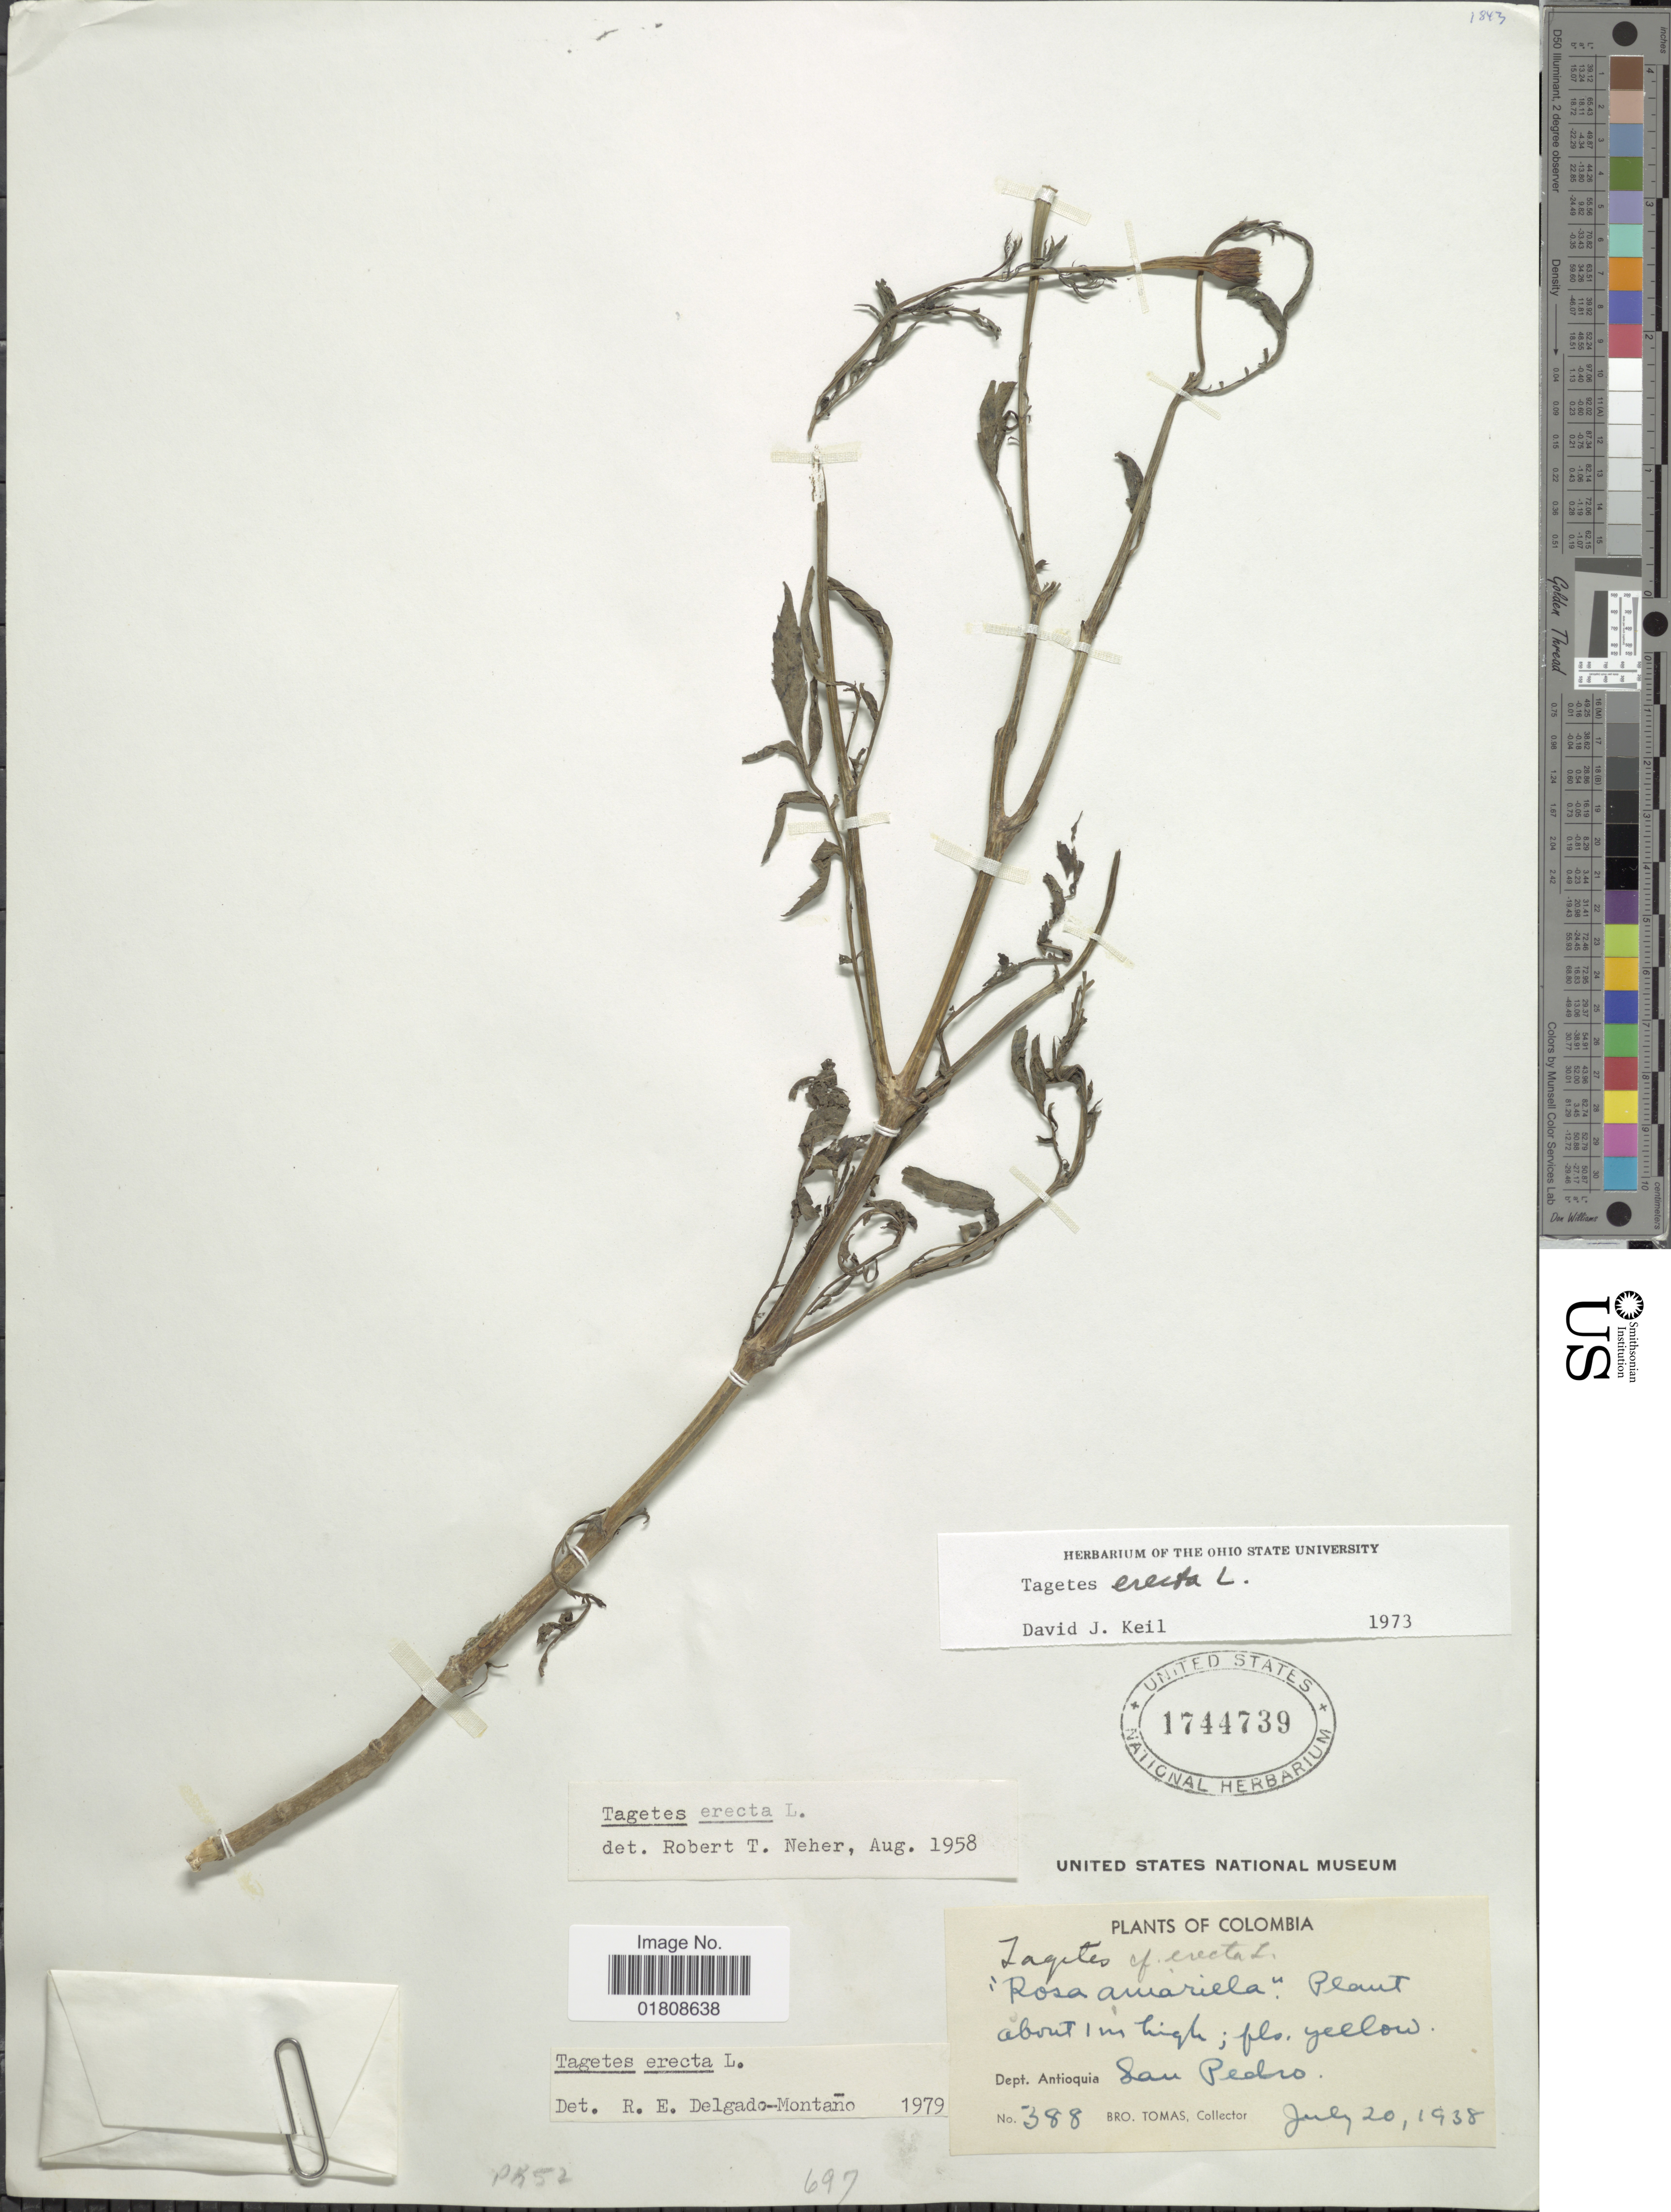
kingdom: Plantae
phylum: Tracheophyta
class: Magnoliopsida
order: Asterales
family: Asteraceae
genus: Tagetes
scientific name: Tagetes erecta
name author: L.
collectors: B. Tomas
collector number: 388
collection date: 1938-07-20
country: Colombia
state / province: Antioquia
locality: San Pedro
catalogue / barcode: US 1744739